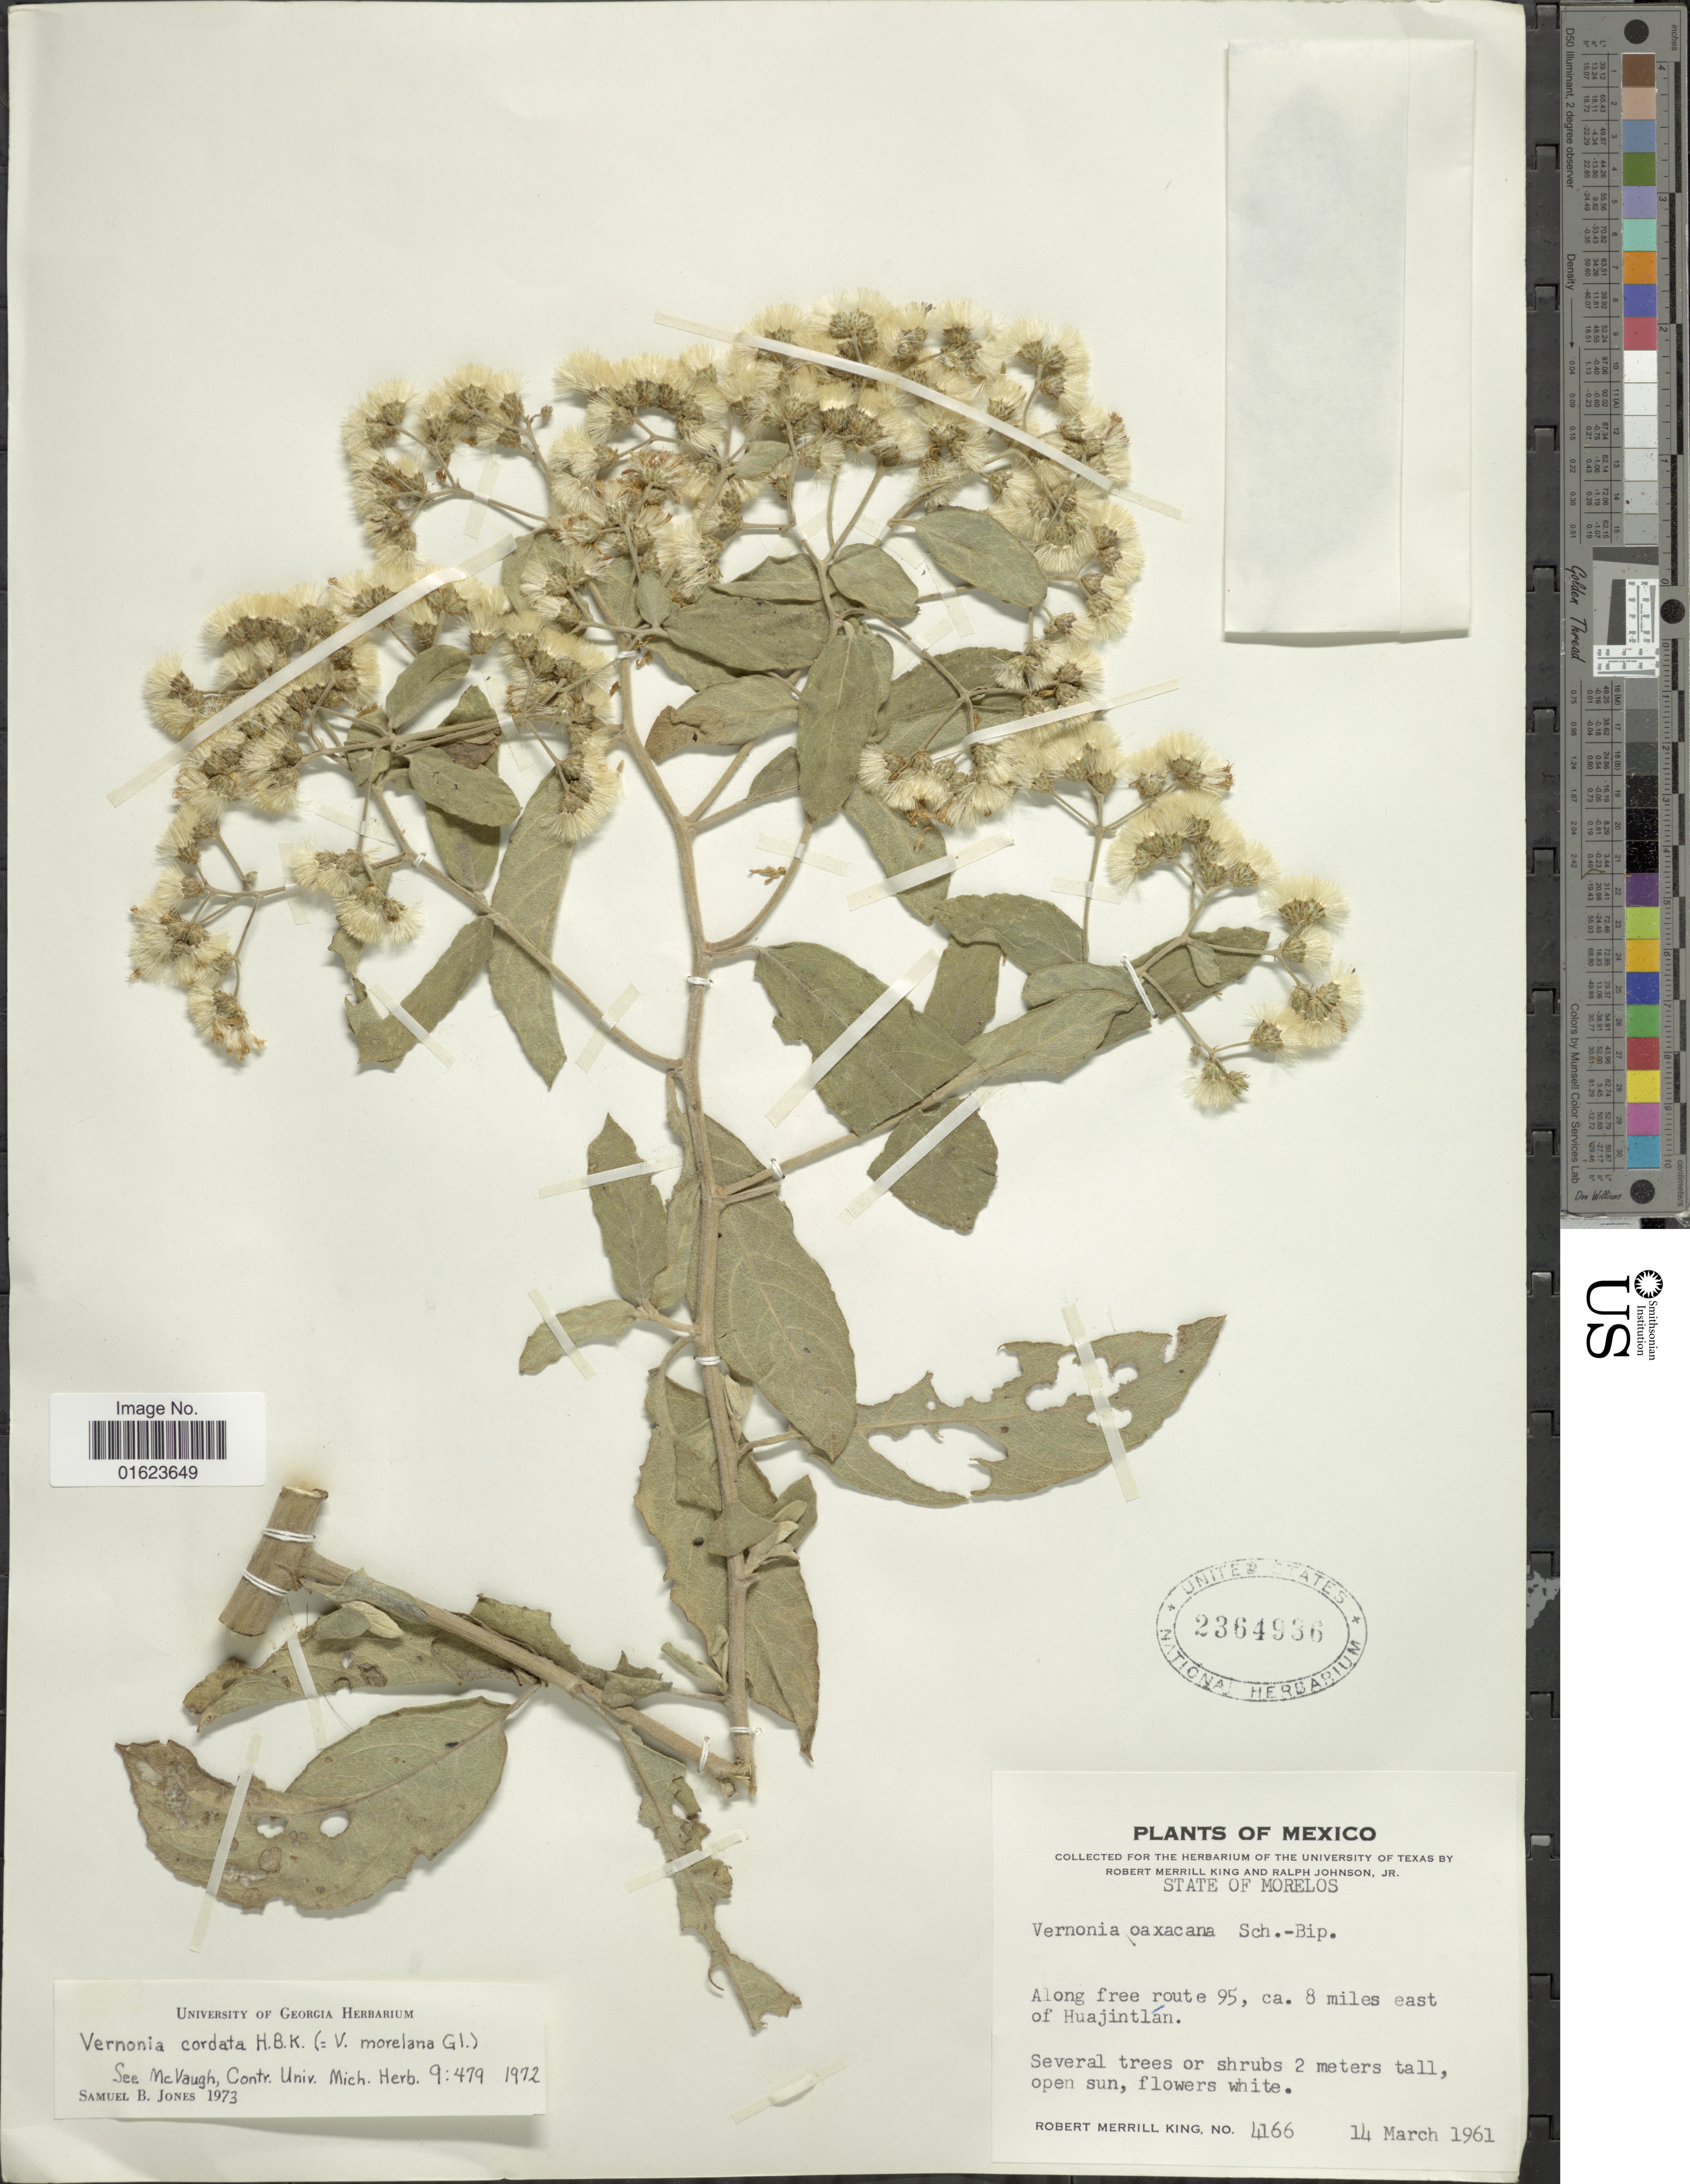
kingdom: Plantae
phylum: Tracheophyta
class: Magnoliopsida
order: Asterales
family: Asteraceae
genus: Vernonanthura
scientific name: Vernonanthura cordata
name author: (Kunth) H. Rob.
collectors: R. M. King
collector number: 4166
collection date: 1961-03-14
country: Mexico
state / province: Morelos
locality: State of Morelos. Along free route 95, ca. 8 miles east of Huajintlan.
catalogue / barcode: US 2364936